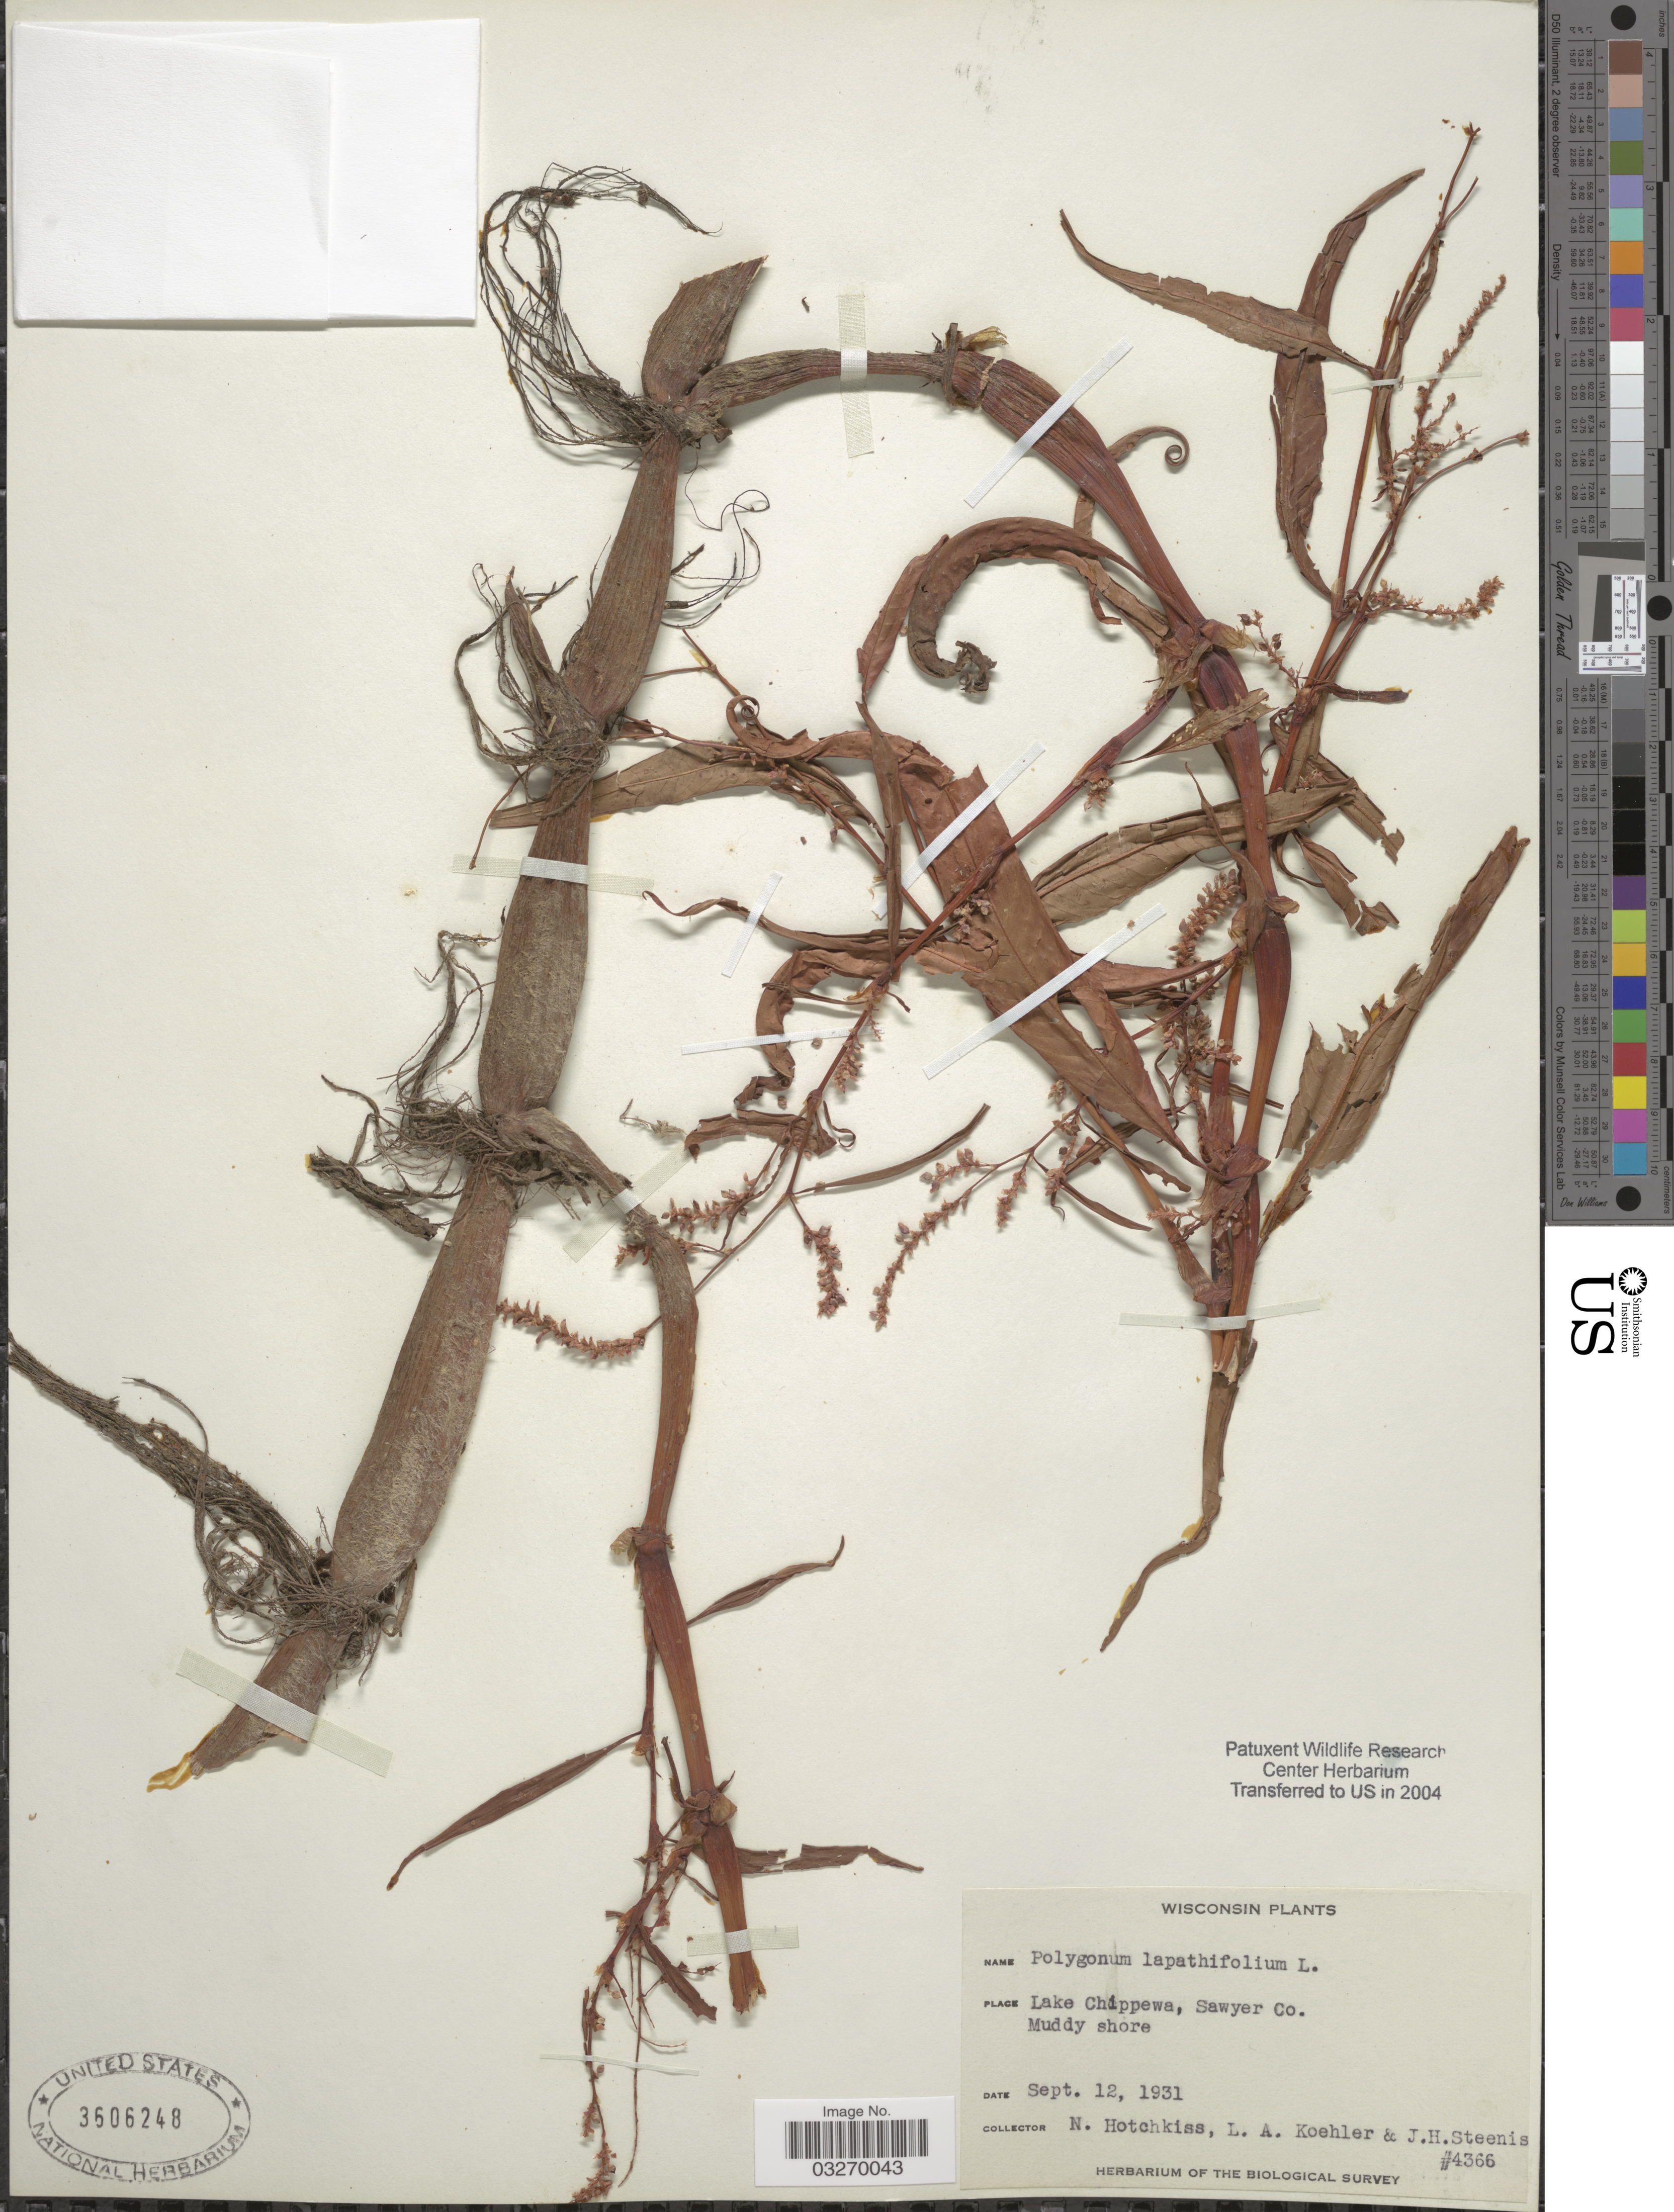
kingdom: Plantae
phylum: Tracheophyta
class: Magnoliopsida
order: Caryophyllales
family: Polygonaceae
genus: Persicaria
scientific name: Persicaria lapathifolia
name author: (L.) Delarbre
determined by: Atha, D. E.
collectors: N. Hotchkiss, L. Koehler & J. H. Steenis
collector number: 4366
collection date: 1931-09-12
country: United States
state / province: Wisconsin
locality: Lake Chippewa, Sawyer Co.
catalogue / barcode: US 3606248